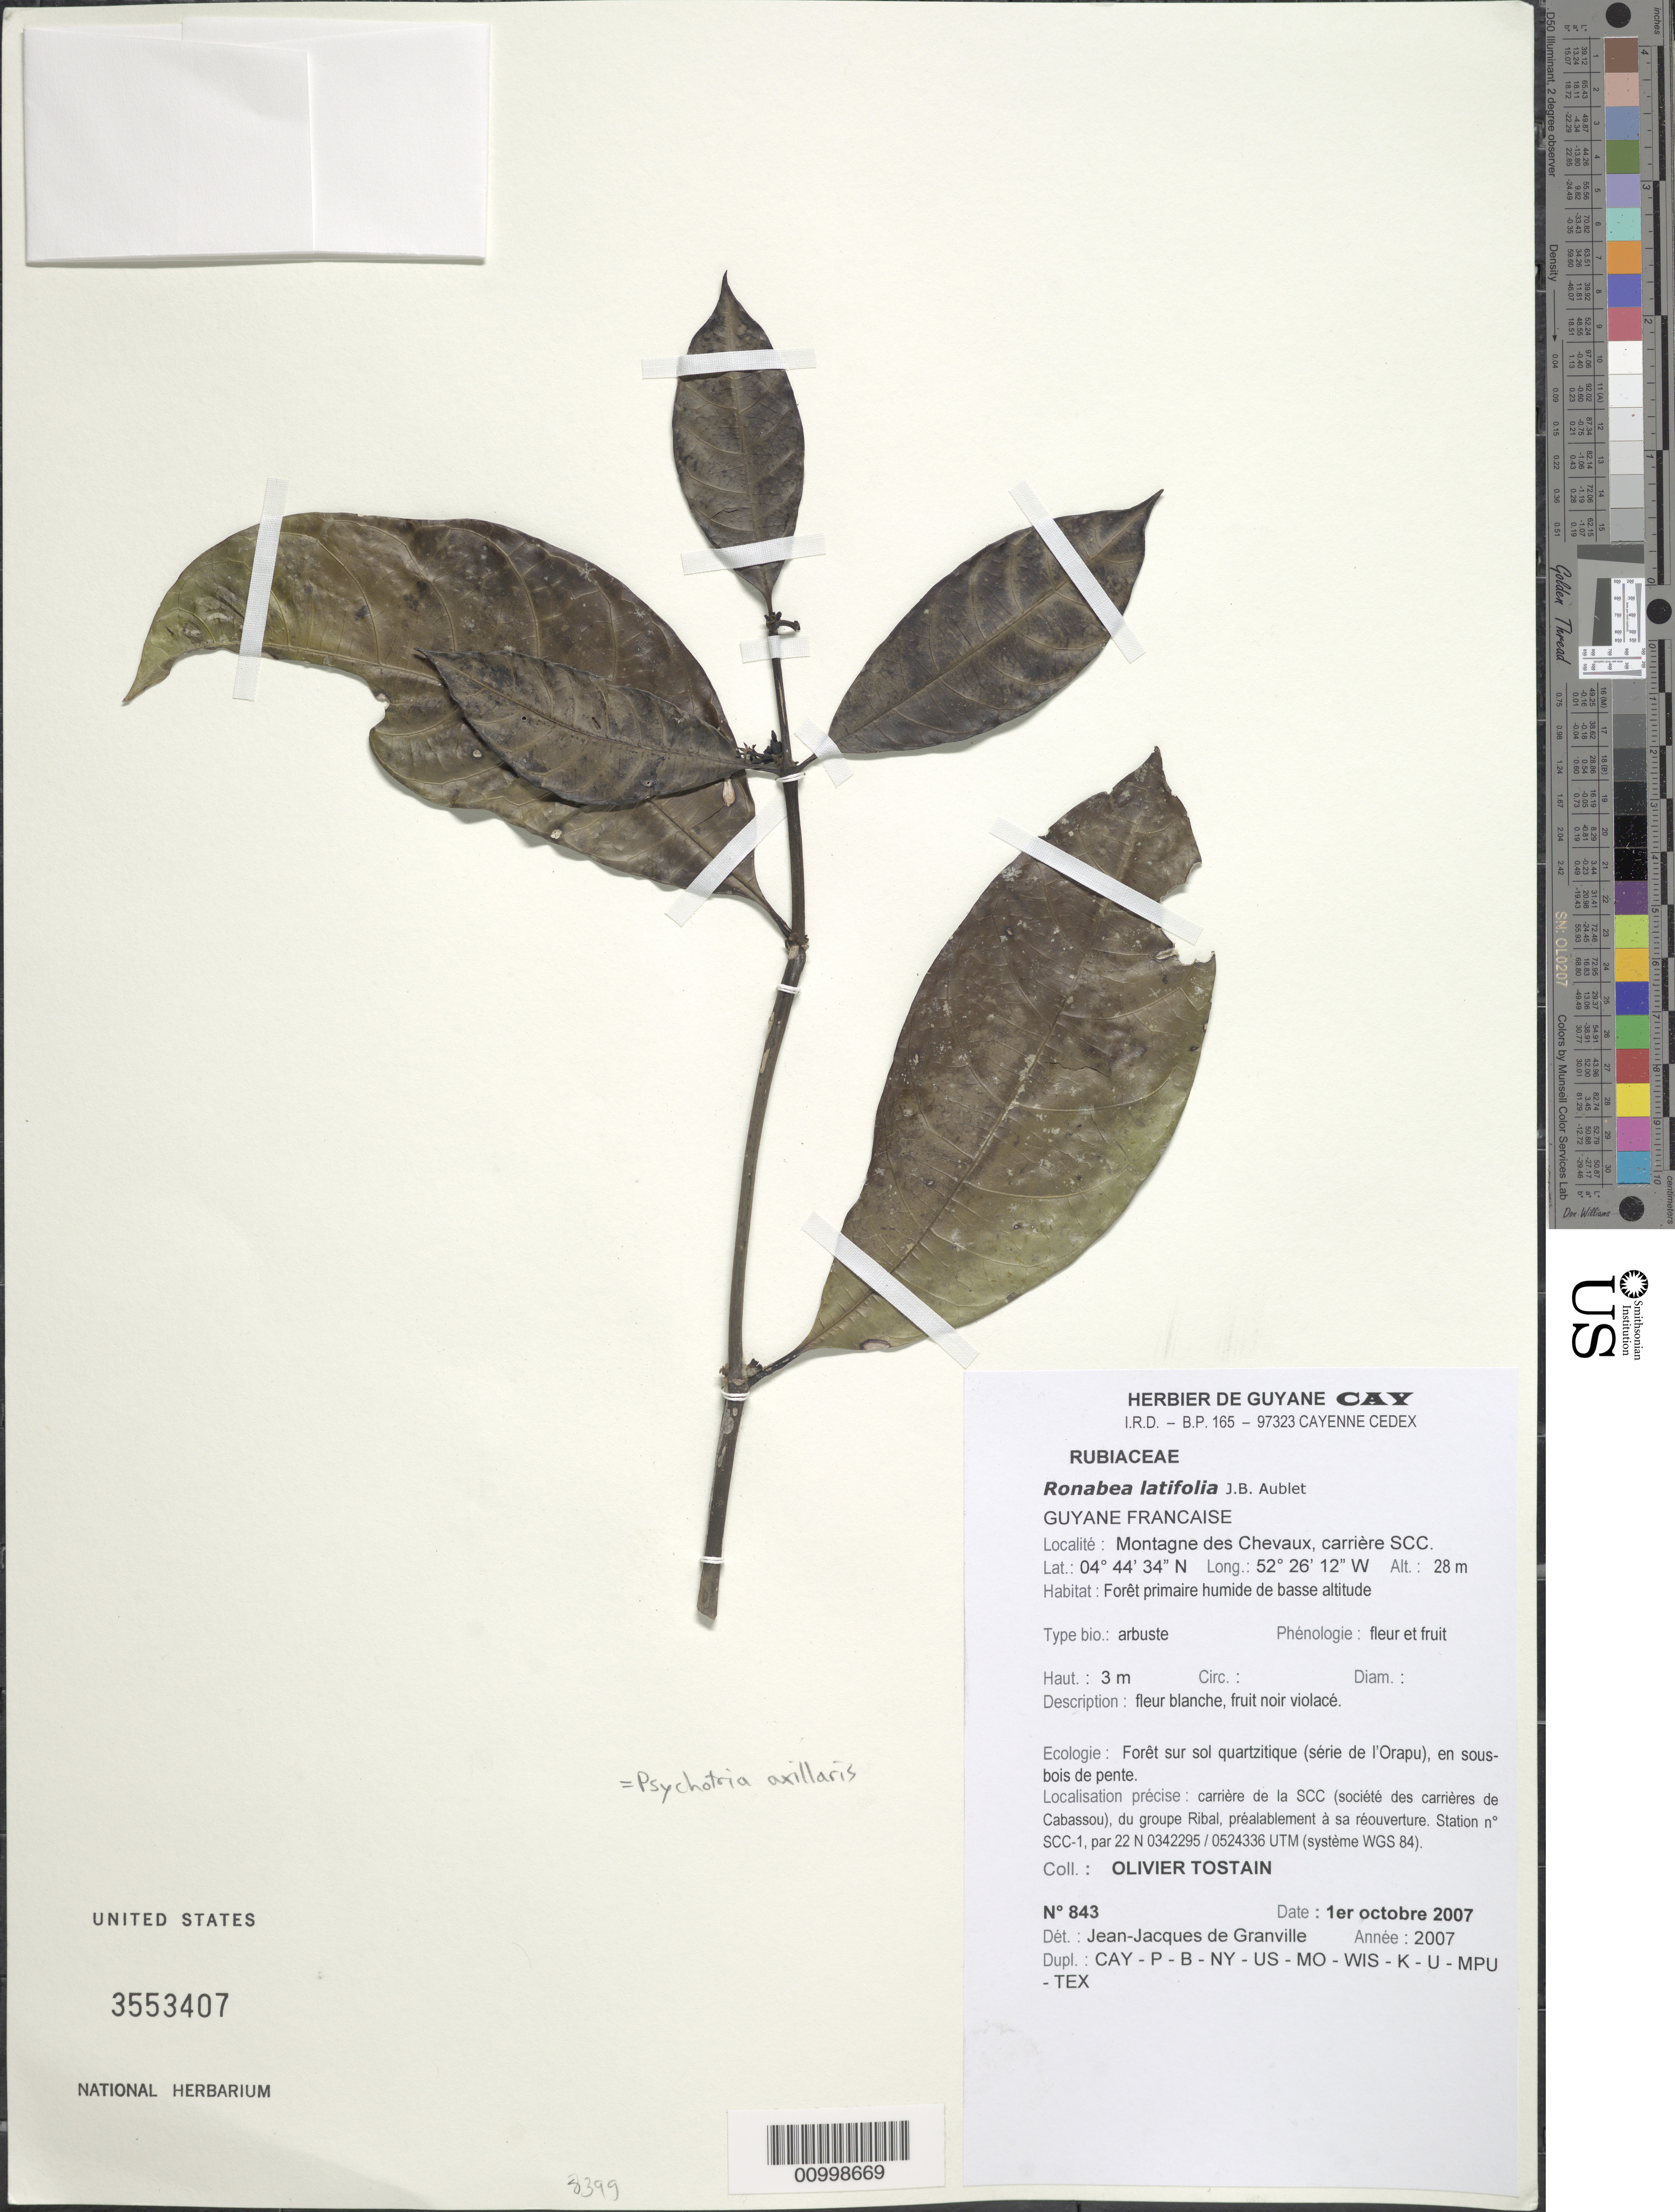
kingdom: Plantae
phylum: Tracheophyta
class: Magnoliopsida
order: Gentianales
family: Rubiaceae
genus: Ronabea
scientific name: Ronabea latifolia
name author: Aubl.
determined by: Granville, J. J. de, (CAY), Institut de Recherche pour le Developpement (IRD) (FRENCH GUIANA)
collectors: O. Tostain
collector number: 843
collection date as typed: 1-Oct-05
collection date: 2005-10-01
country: French Guiana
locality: Montagne des Chevaux, carriere SCC (societe des carrieres de Cabassou), du groupe Ribal, prealablement a sa reouverture. Station no. SCC-1, par 22 N 0342295 / 0524336 UTM (system WGS 84)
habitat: Foret primaire humide de basse altitude. Foret sur sol quartzitique (serie de l'Orapu), en sous-bois de pente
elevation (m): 28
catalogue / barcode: US 3553407